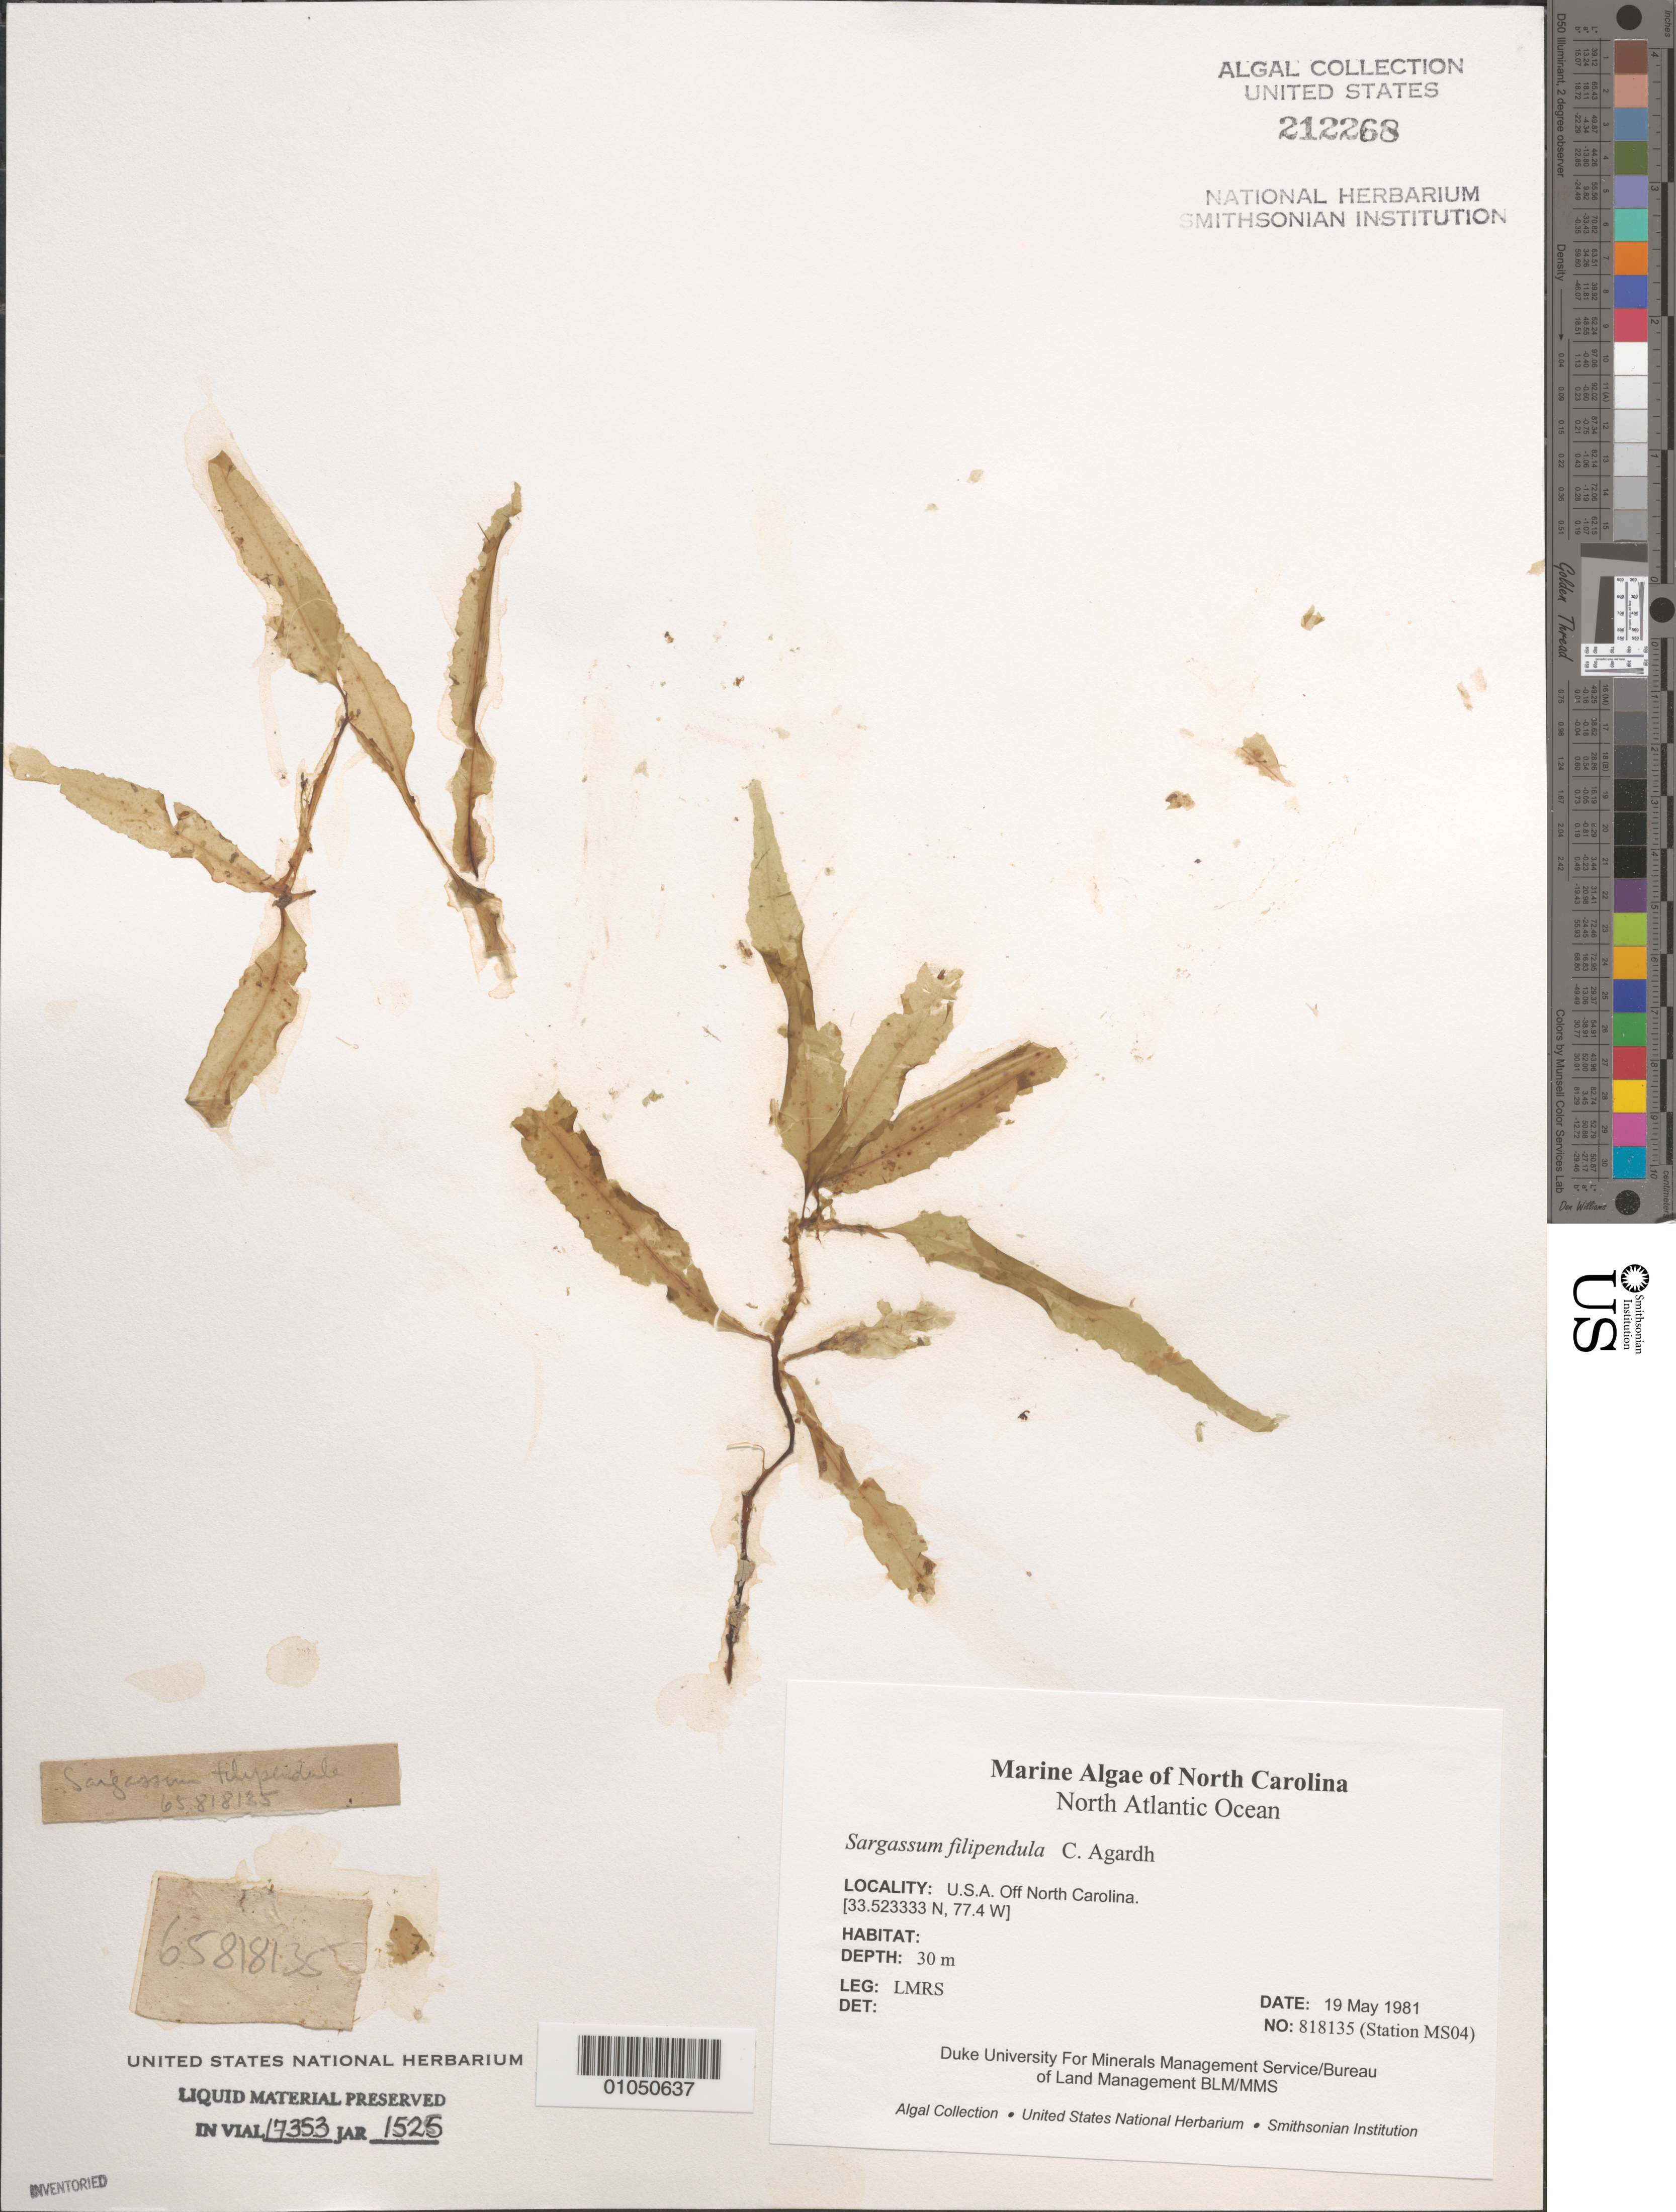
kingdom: Chromista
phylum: Ochrophyta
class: Phaeophyceae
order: Fucales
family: Sargassaceae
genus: Sargassum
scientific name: Sargassum filipendula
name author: C. Agardh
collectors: LMRS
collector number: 818135 Station MS04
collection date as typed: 19 May 1981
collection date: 1981-05-19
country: United States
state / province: North Carolina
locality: North Atlantic Ocean off North Carolina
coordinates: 33.523333 N, 77.4 W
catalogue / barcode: US 212268